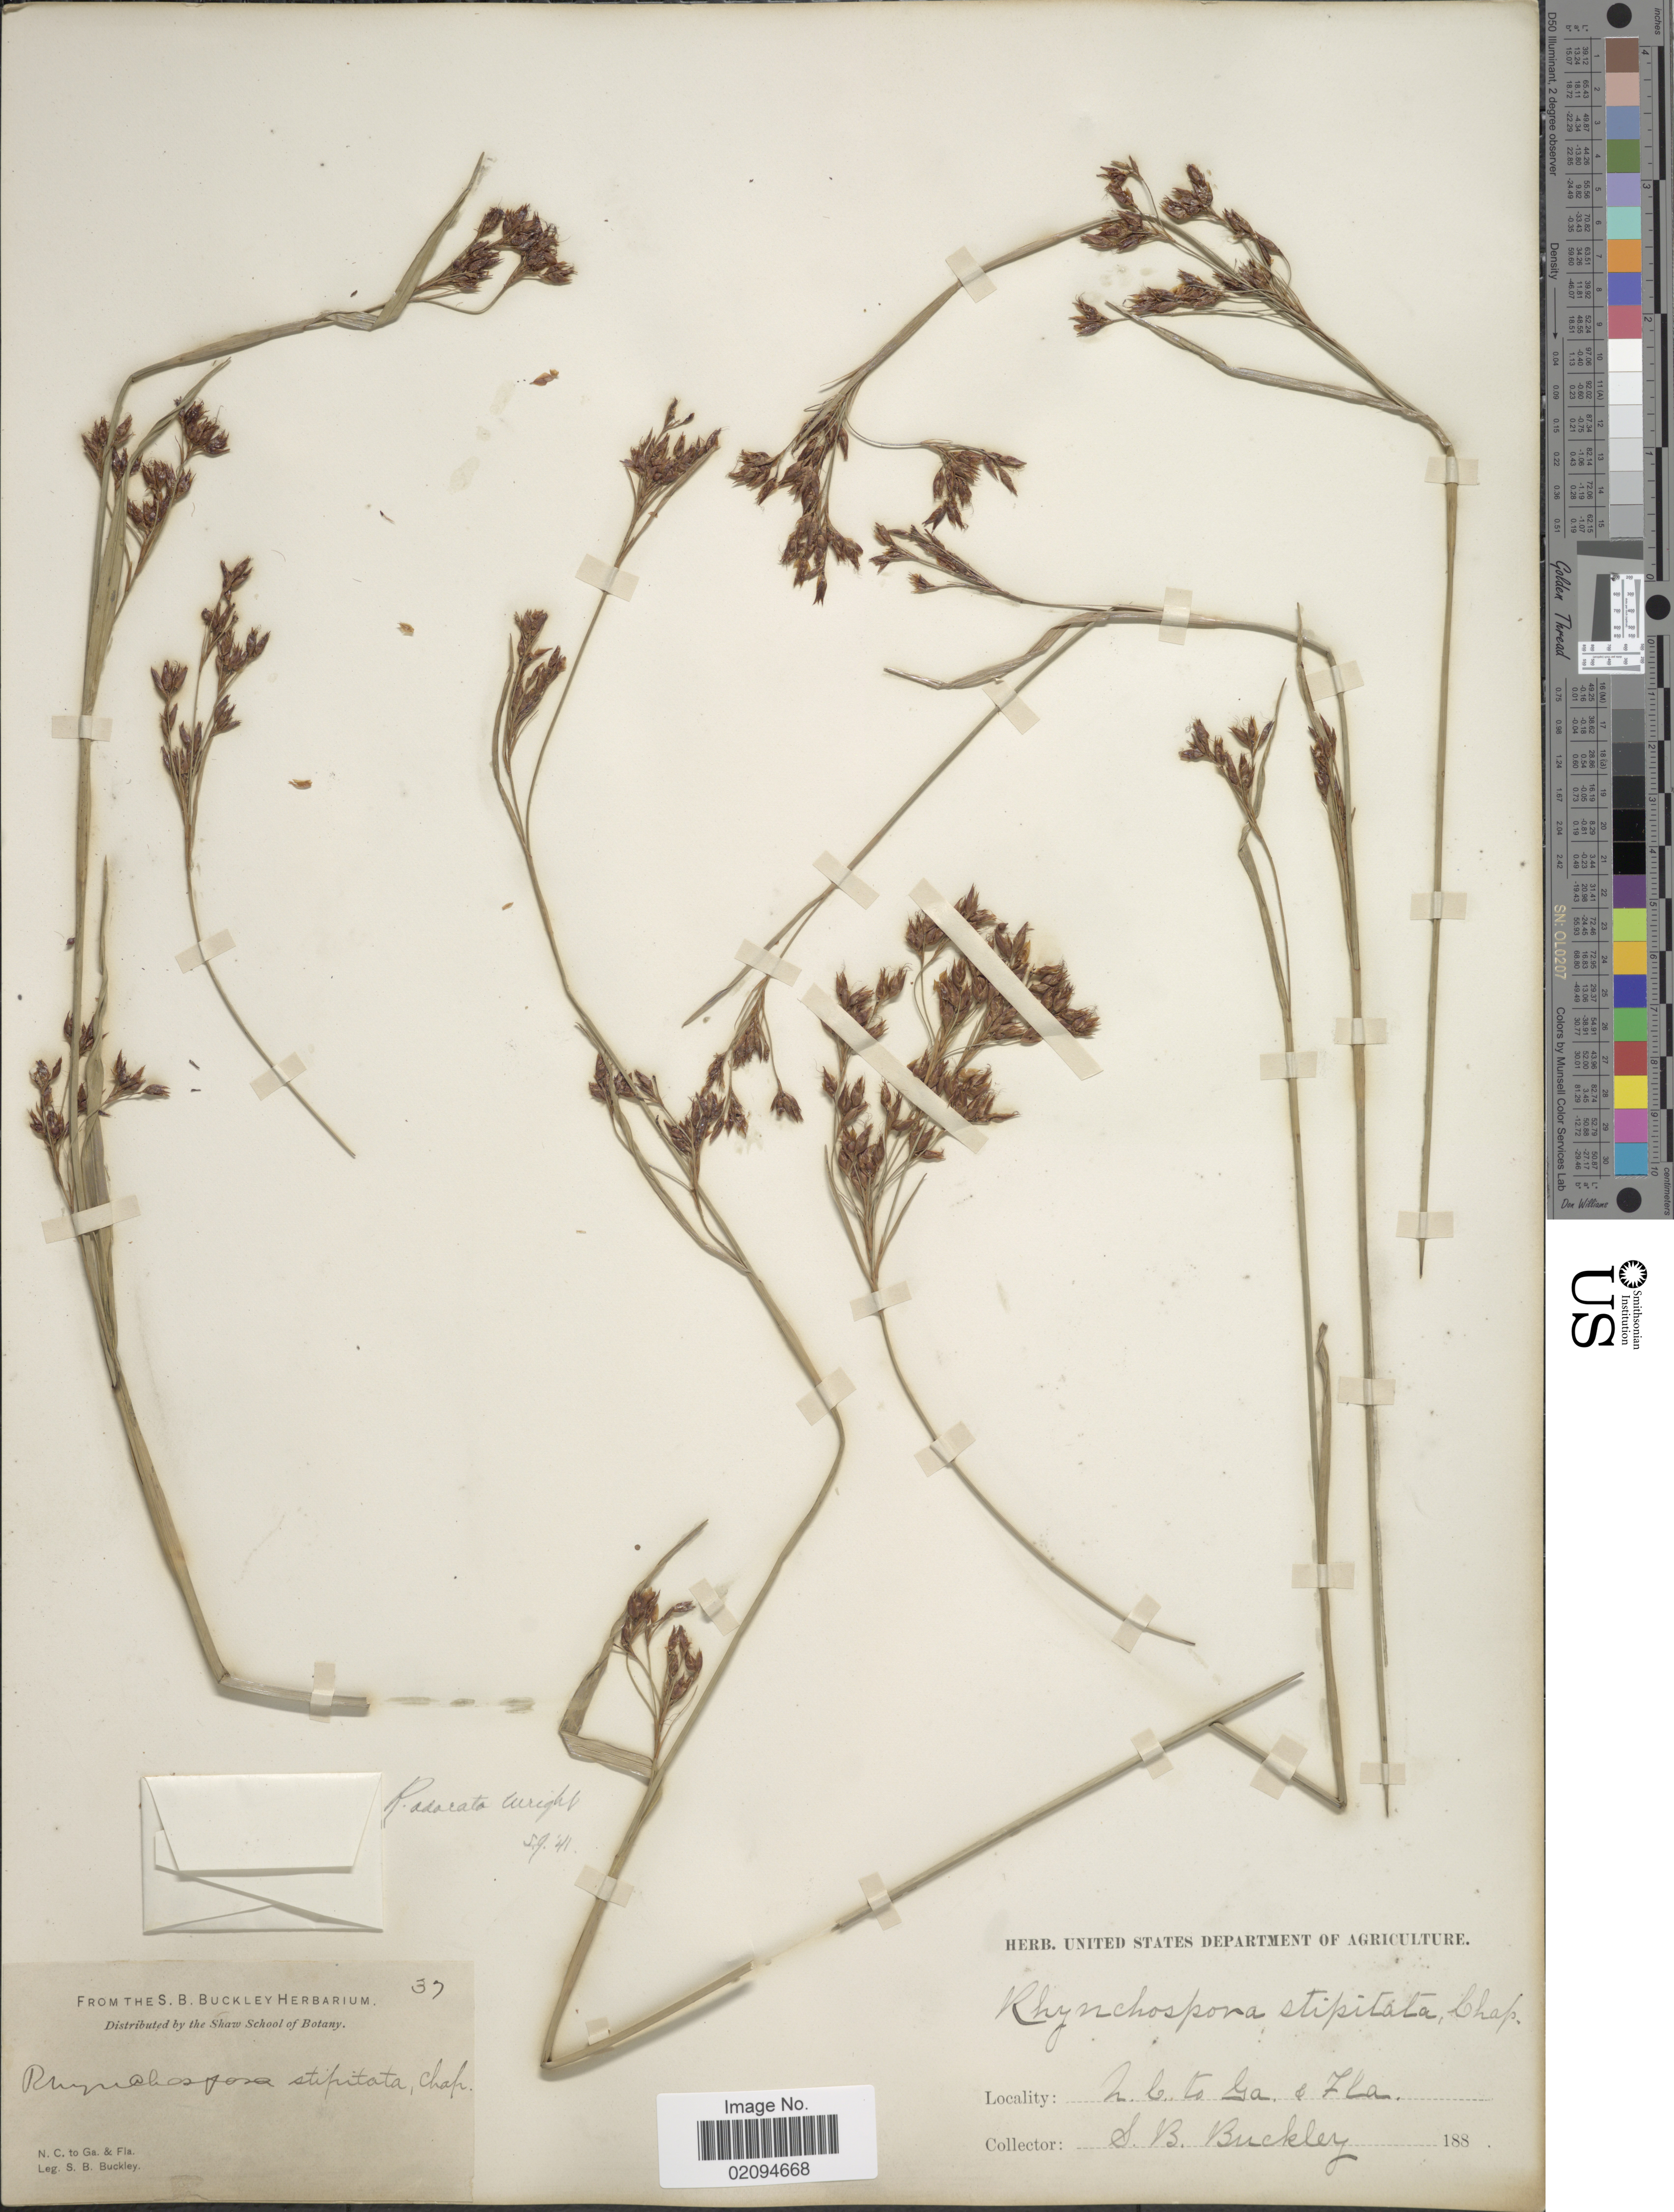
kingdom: Plantae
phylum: Tracheophyta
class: Liliopsida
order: Poales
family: Cyperaceae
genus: Rhynchospora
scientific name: Rhynchospora odorata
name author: C. Wright ex Griseb.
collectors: S. B. Buckley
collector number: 37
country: United States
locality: N. C. to Ga. & Fla.